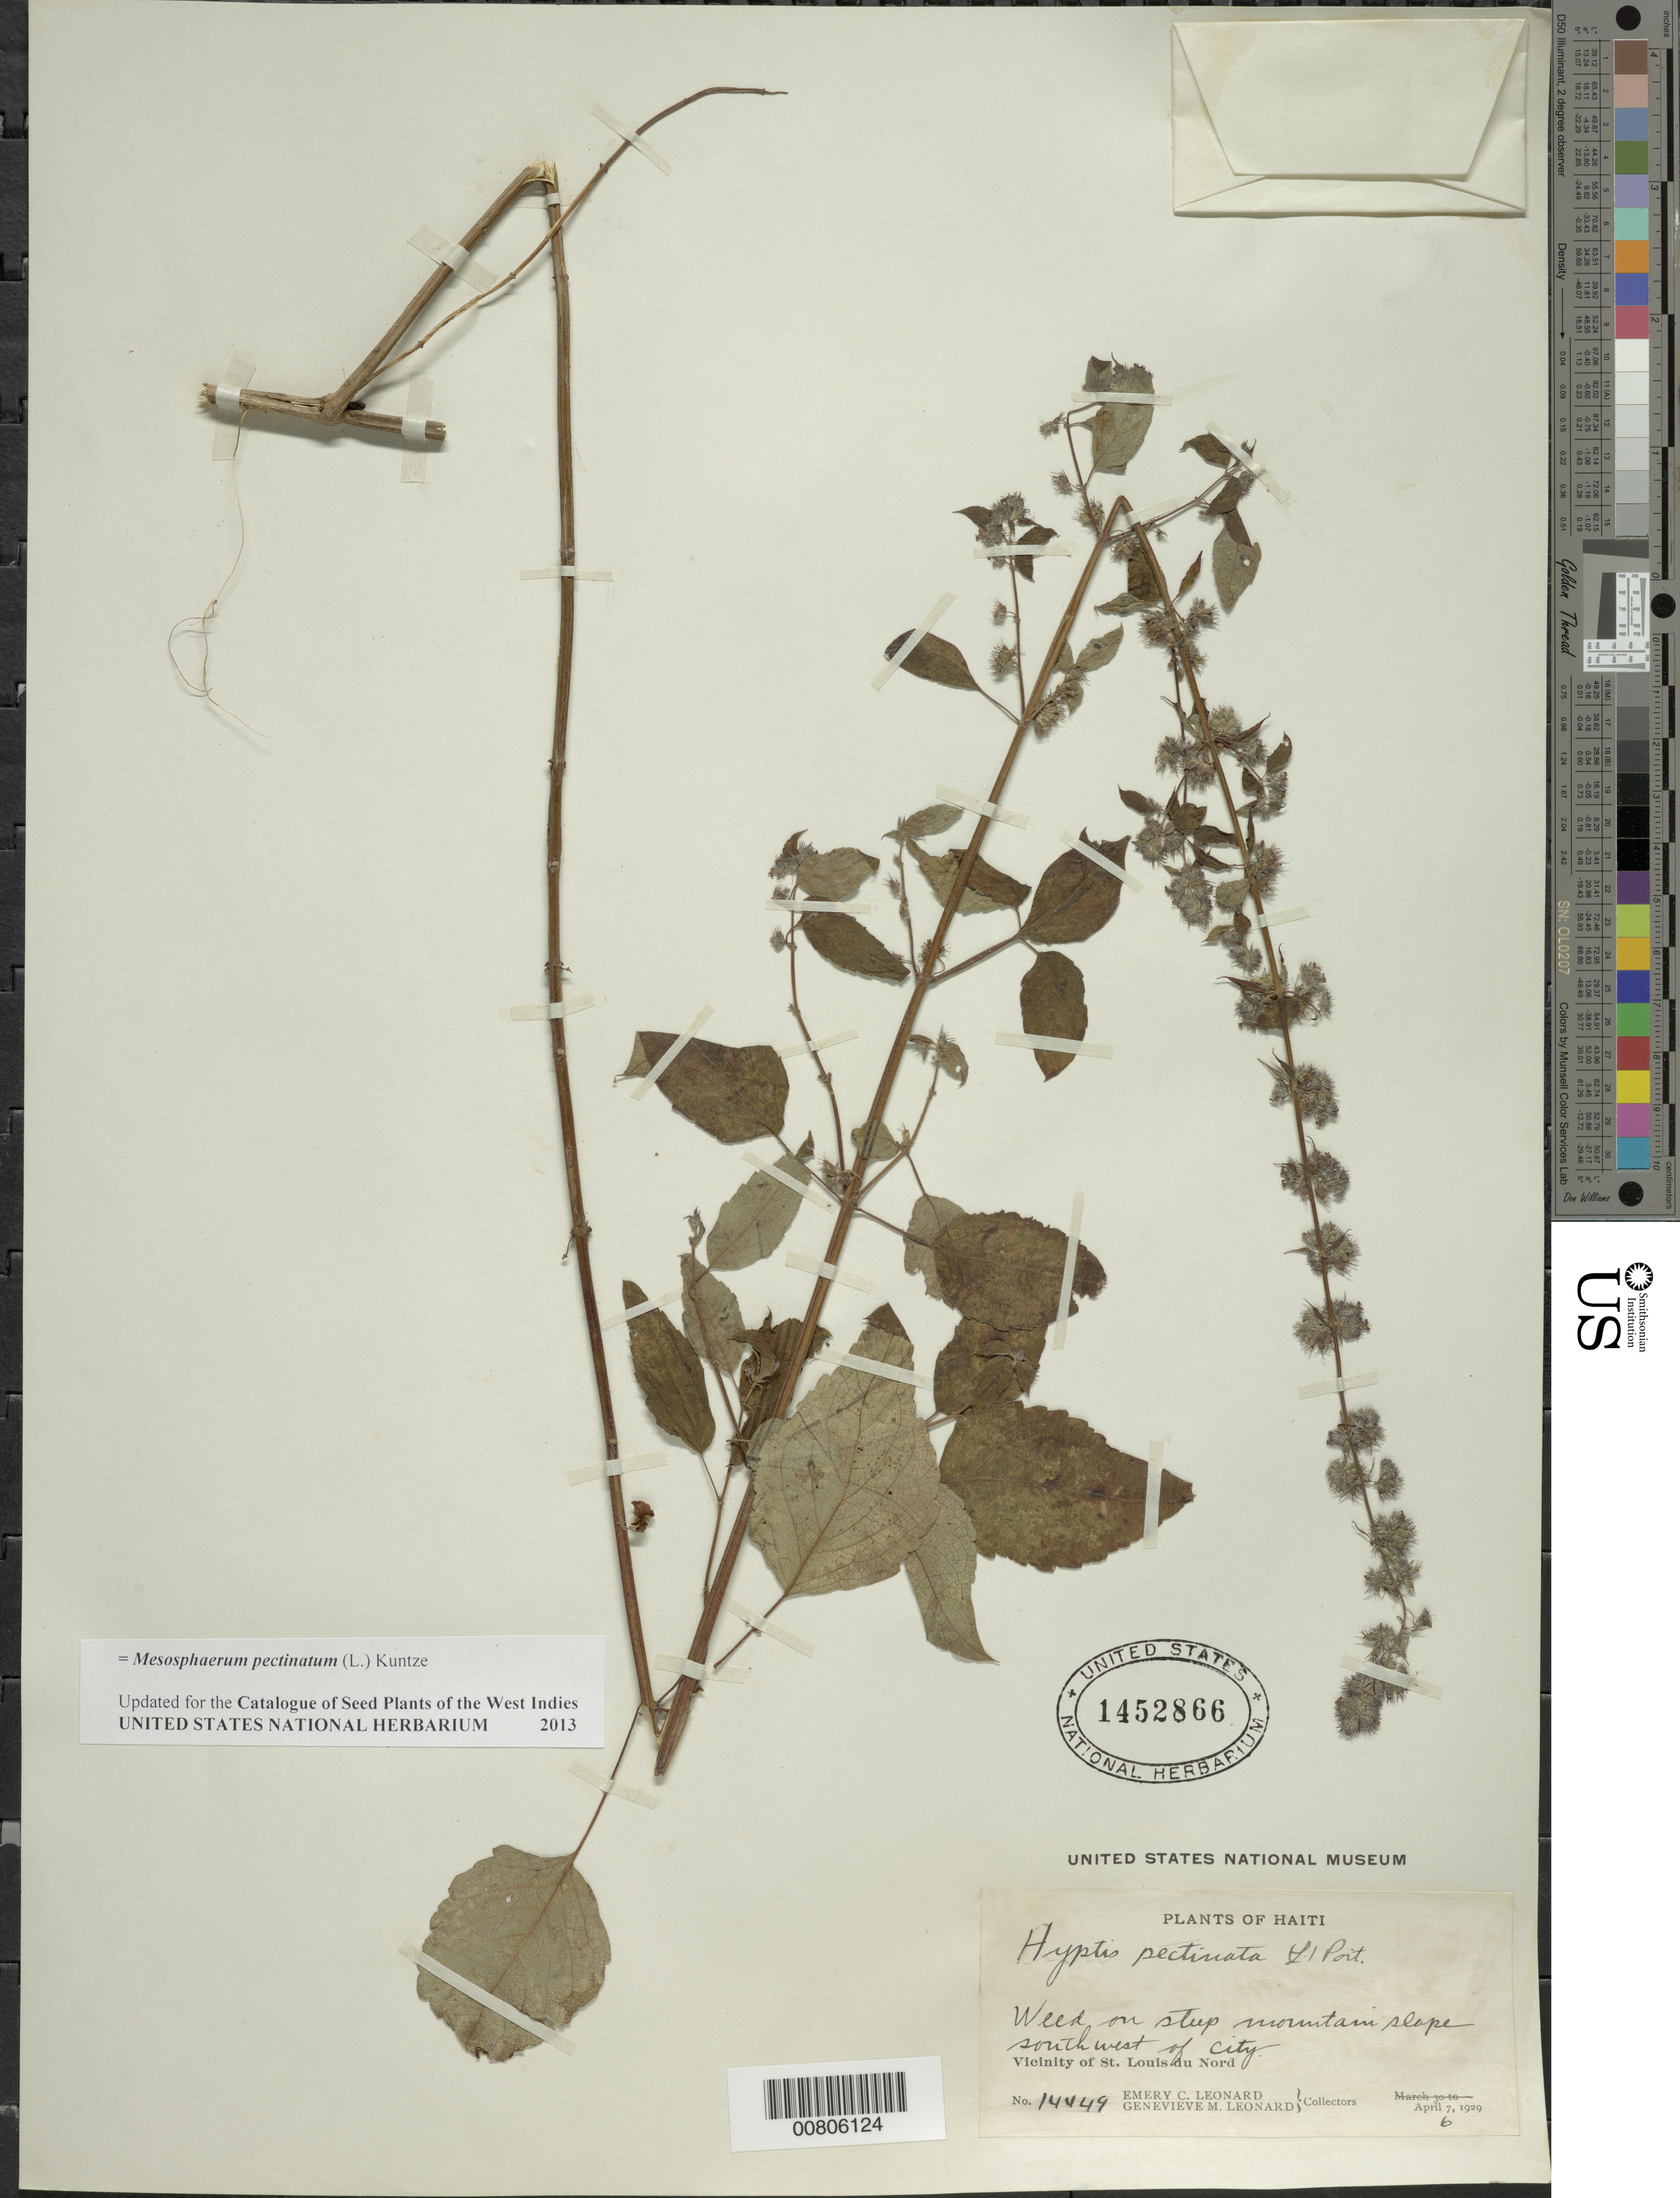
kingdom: Plantae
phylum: Tracheophyta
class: Magnoliopsida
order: Lamiales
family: Lamiaceae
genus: Mesosphaerum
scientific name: Mesosphaerum pectinatum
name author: (L.) Kuntze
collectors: E. C. Leonard & G. M. Leonard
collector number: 14449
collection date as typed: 06 Apr 1929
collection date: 1929-04-06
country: Haiti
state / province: Nord-Ouest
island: Hispaniola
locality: Vicinity of St. Louis du Nord, SW of city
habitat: Steep mountain slope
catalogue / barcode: US 1452866